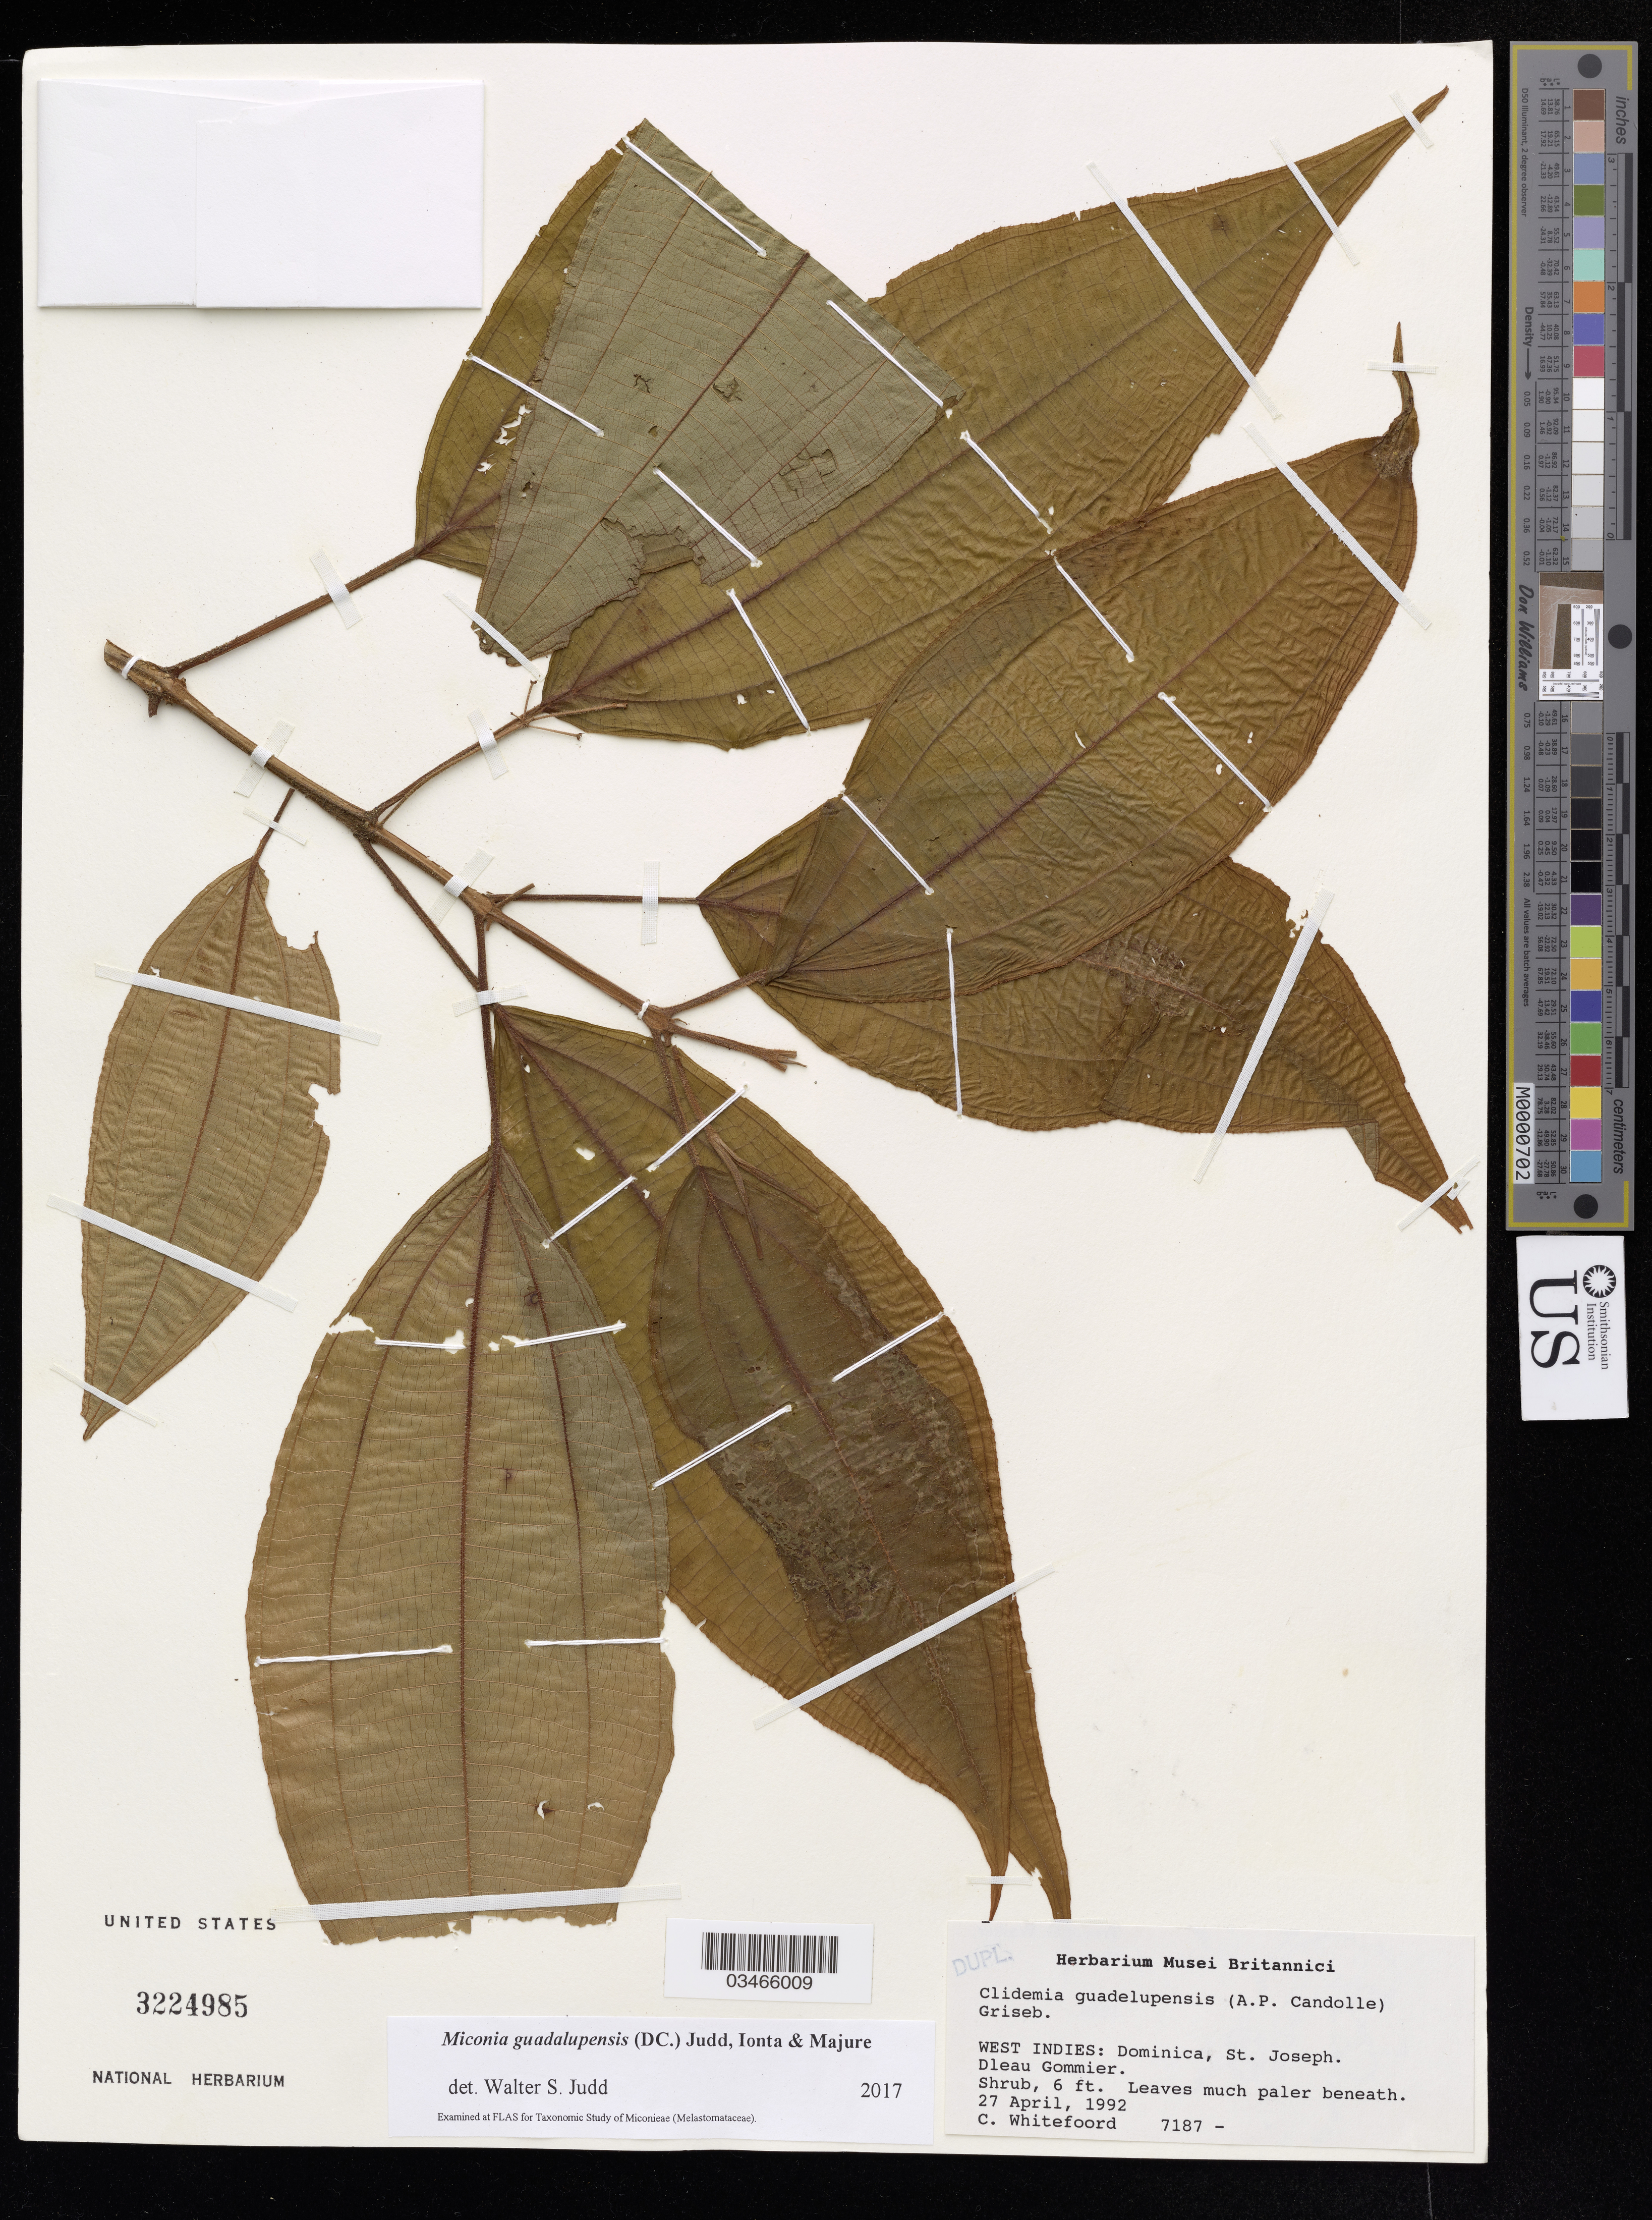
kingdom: Plantae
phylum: Tracheophyta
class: Magnoliopsida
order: Myrtales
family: Melastomataceae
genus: Miconia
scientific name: Miconia guadalupensis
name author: (DC.) Judd et al.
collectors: C. Whitefoord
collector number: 7187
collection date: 1992-04-27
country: Dominica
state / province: St. Joseph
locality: West Indies: Dominica, St. Joseph. Dleau Gommier.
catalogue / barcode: US 3224985